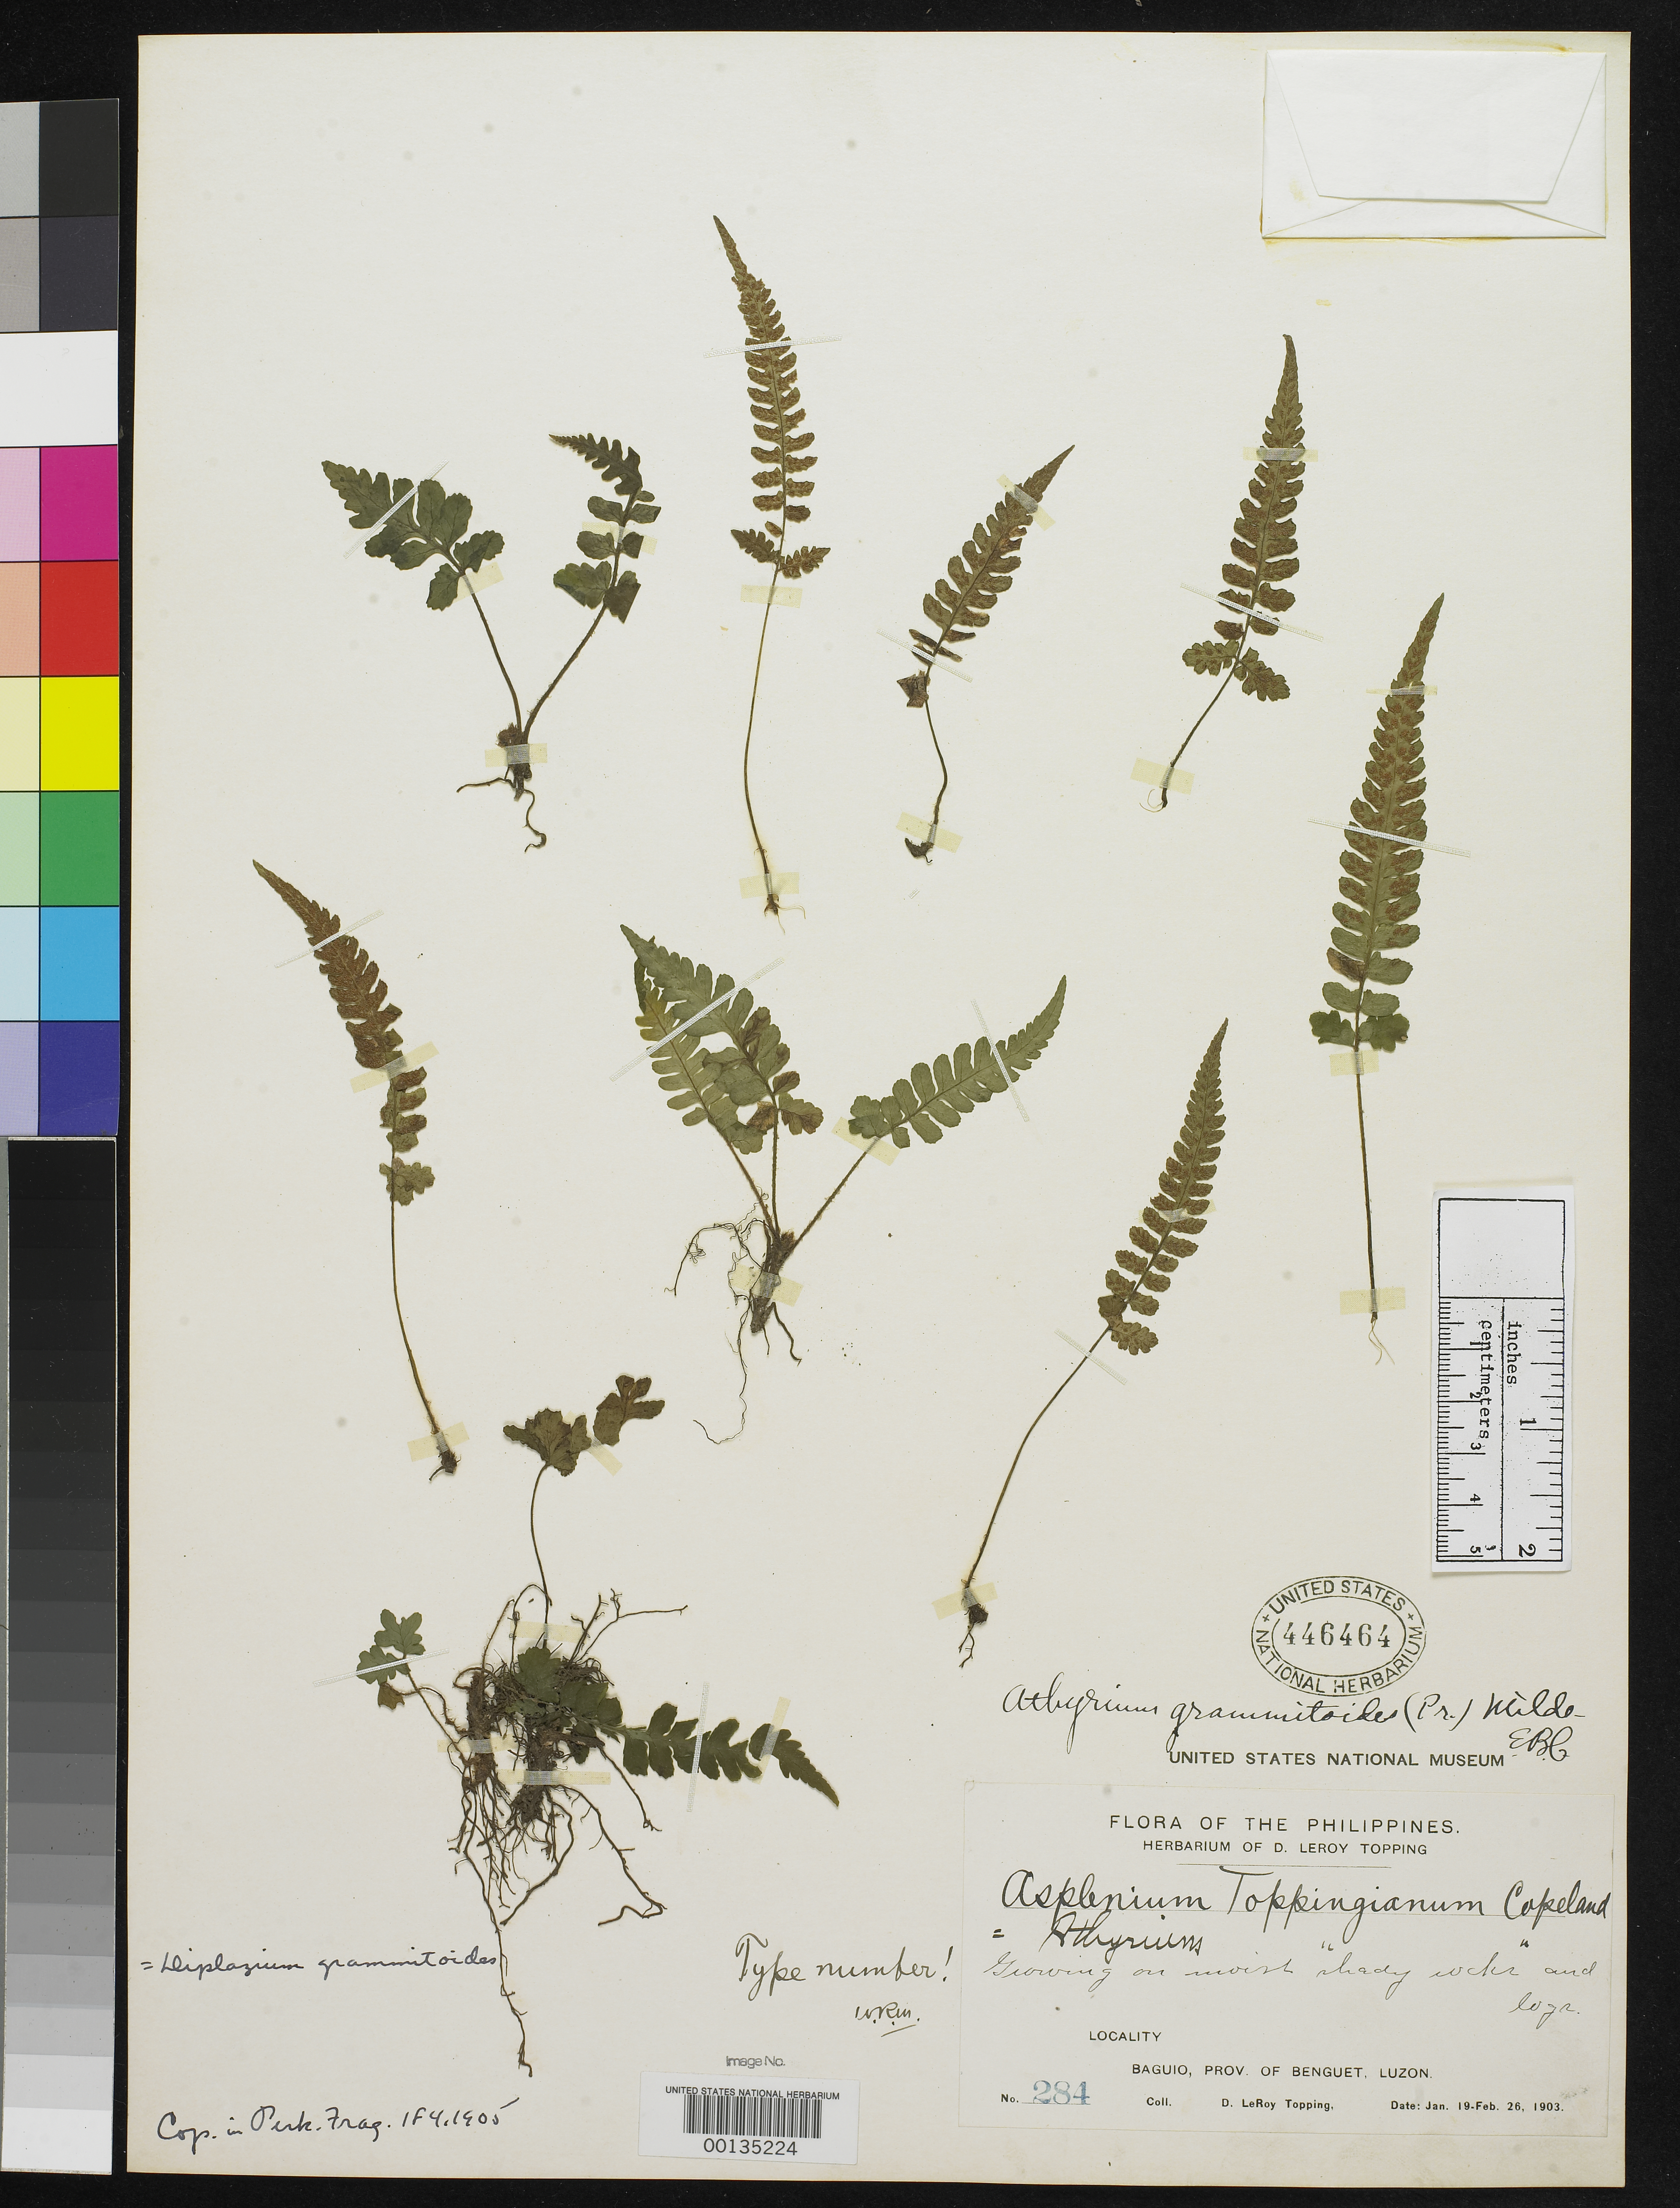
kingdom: Plantae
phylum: Tracheophyta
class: Polypodiopsida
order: Polypodiales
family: Aspleniaceae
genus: Asplenium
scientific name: Asplenium toppingianum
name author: Copel. in Perkins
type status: Type Collection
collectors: D. L. Topping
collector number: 284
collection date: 1903-01-19/1903-02-26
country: Philippines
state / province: Cordillera (Administrative Region)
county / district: Benguet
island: Luzon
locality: Baguio, prov. of Benguet, Luzon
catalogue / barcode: US 446464